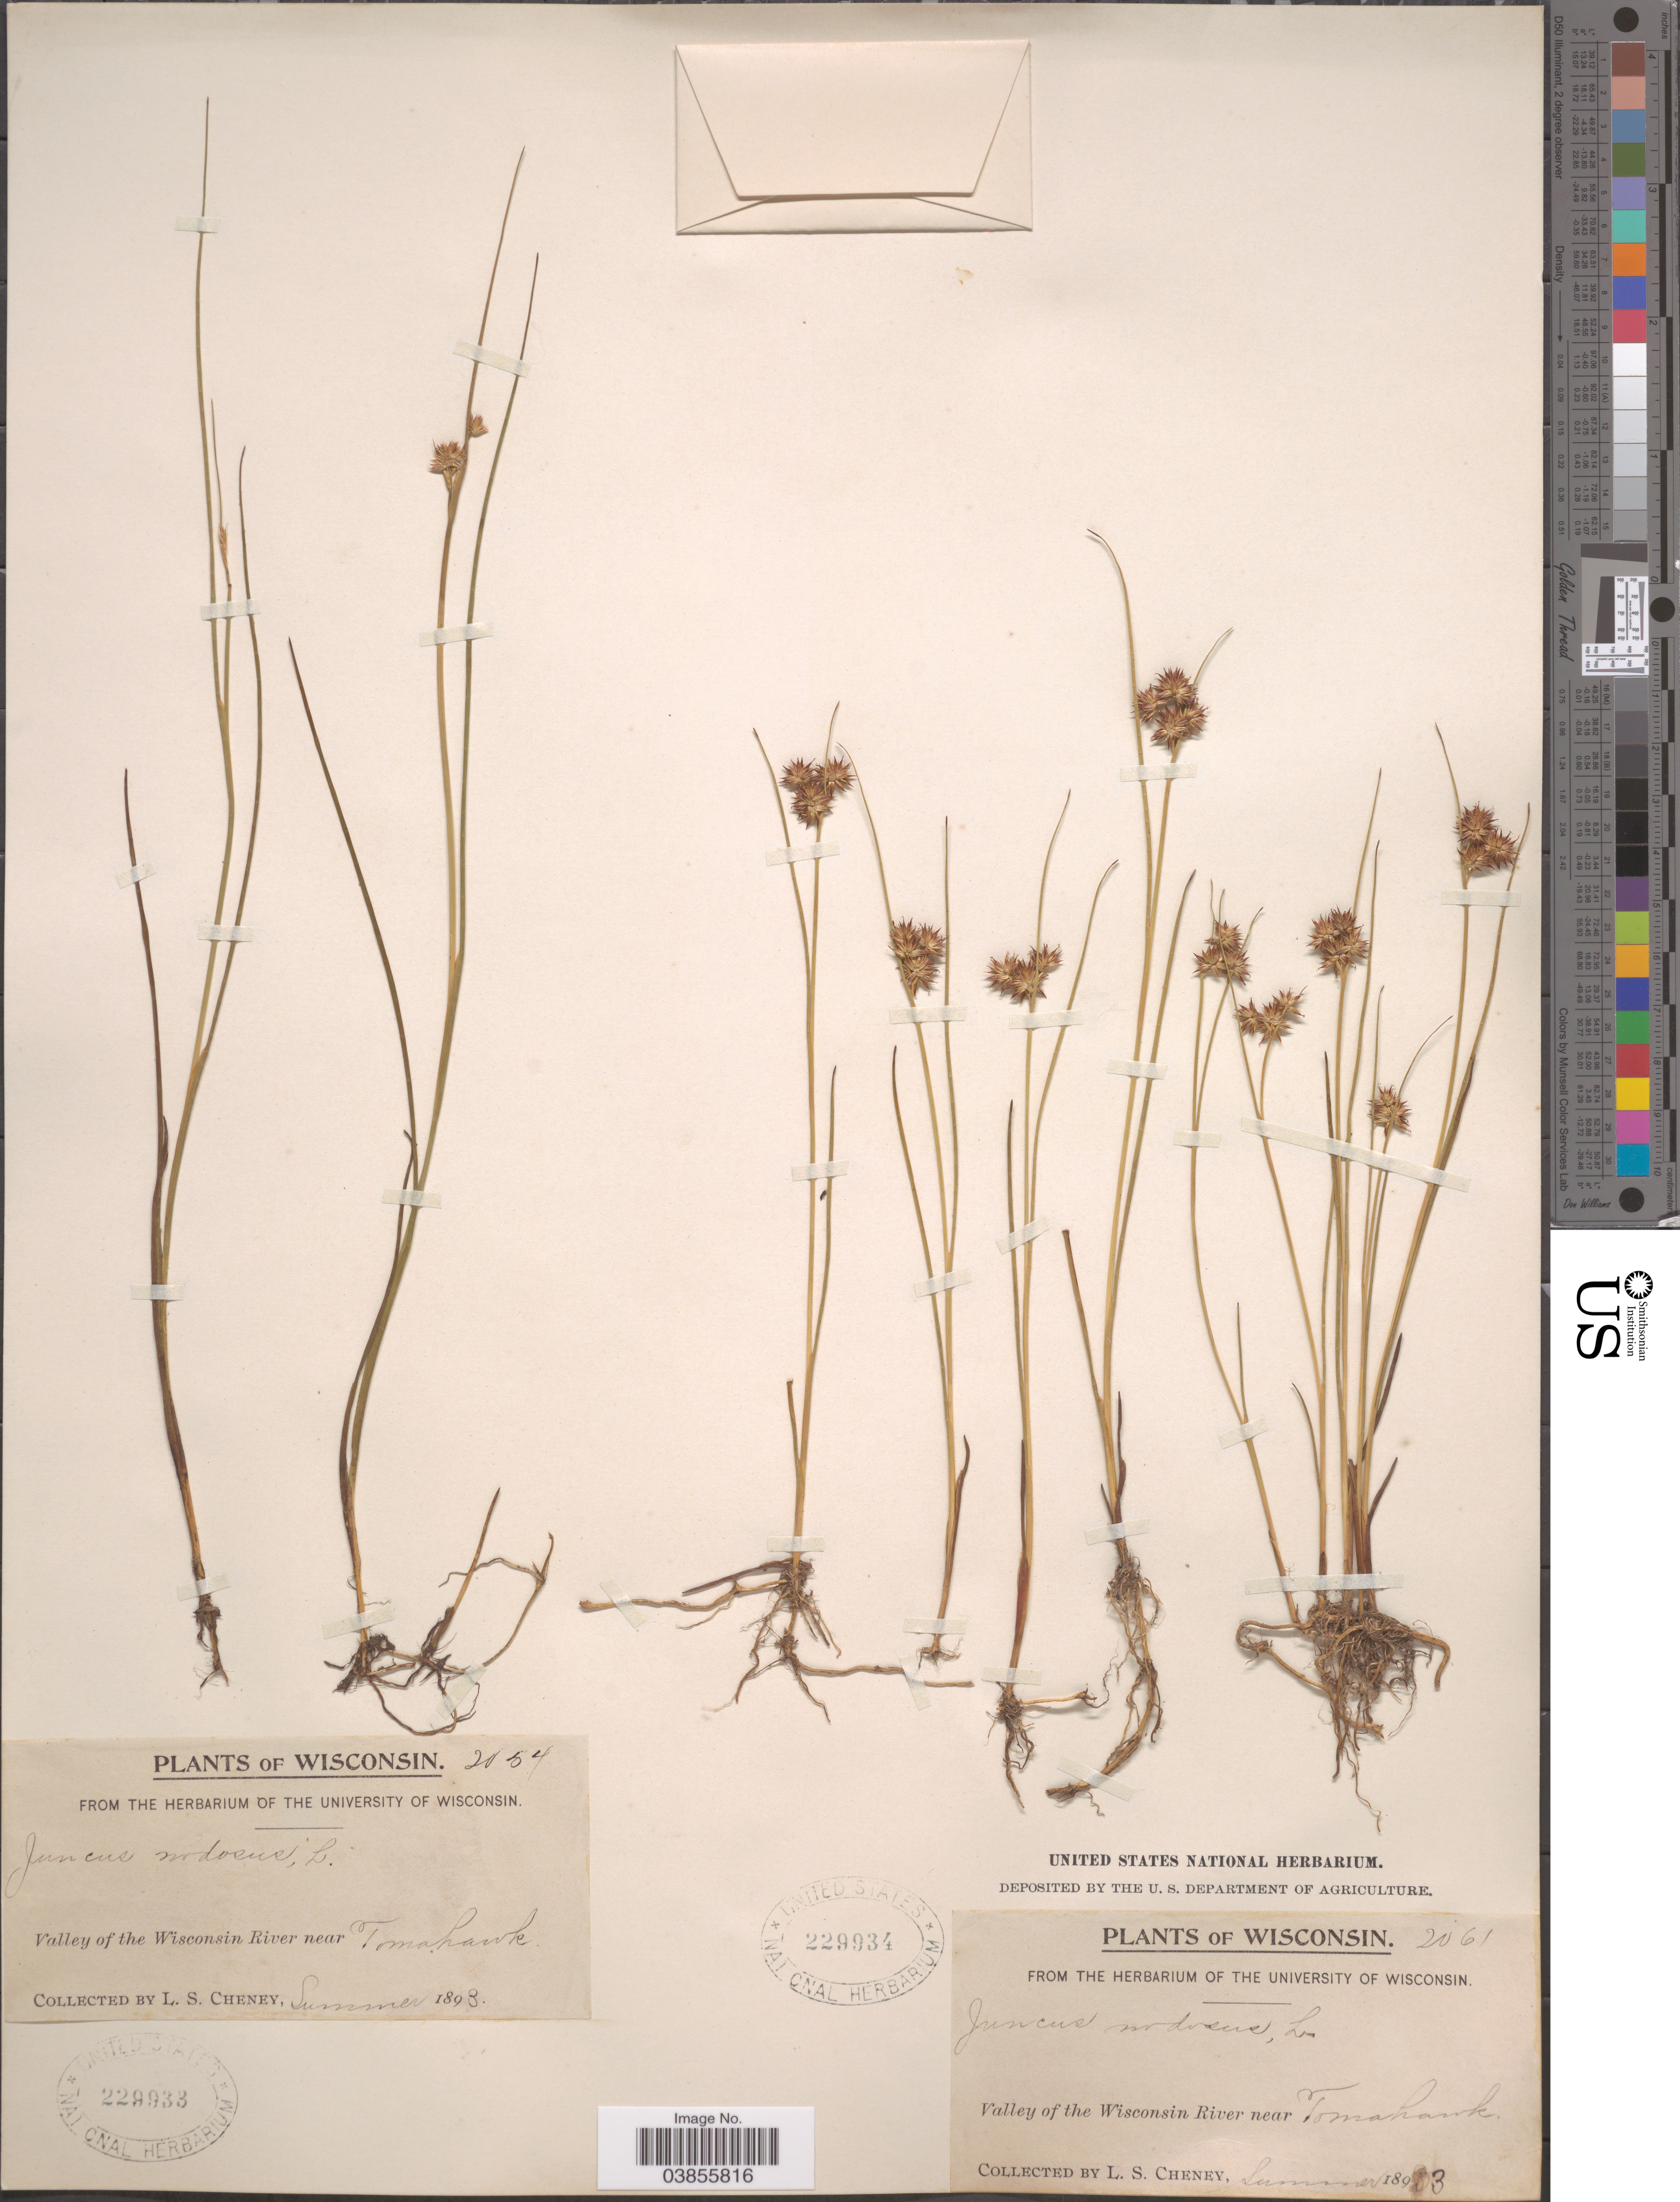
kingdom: Plantae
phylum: Tracheophyta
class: Liliopsida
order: Poales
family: Juncaceae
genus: Juncus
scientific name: Juncus nodosus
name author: L.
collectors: L. Cheney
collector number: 2061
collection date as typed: Summer 1893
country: United States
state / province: Wisconsin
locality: Valley of the Wisconsin River near Tomahawk.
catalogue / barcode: US 229934